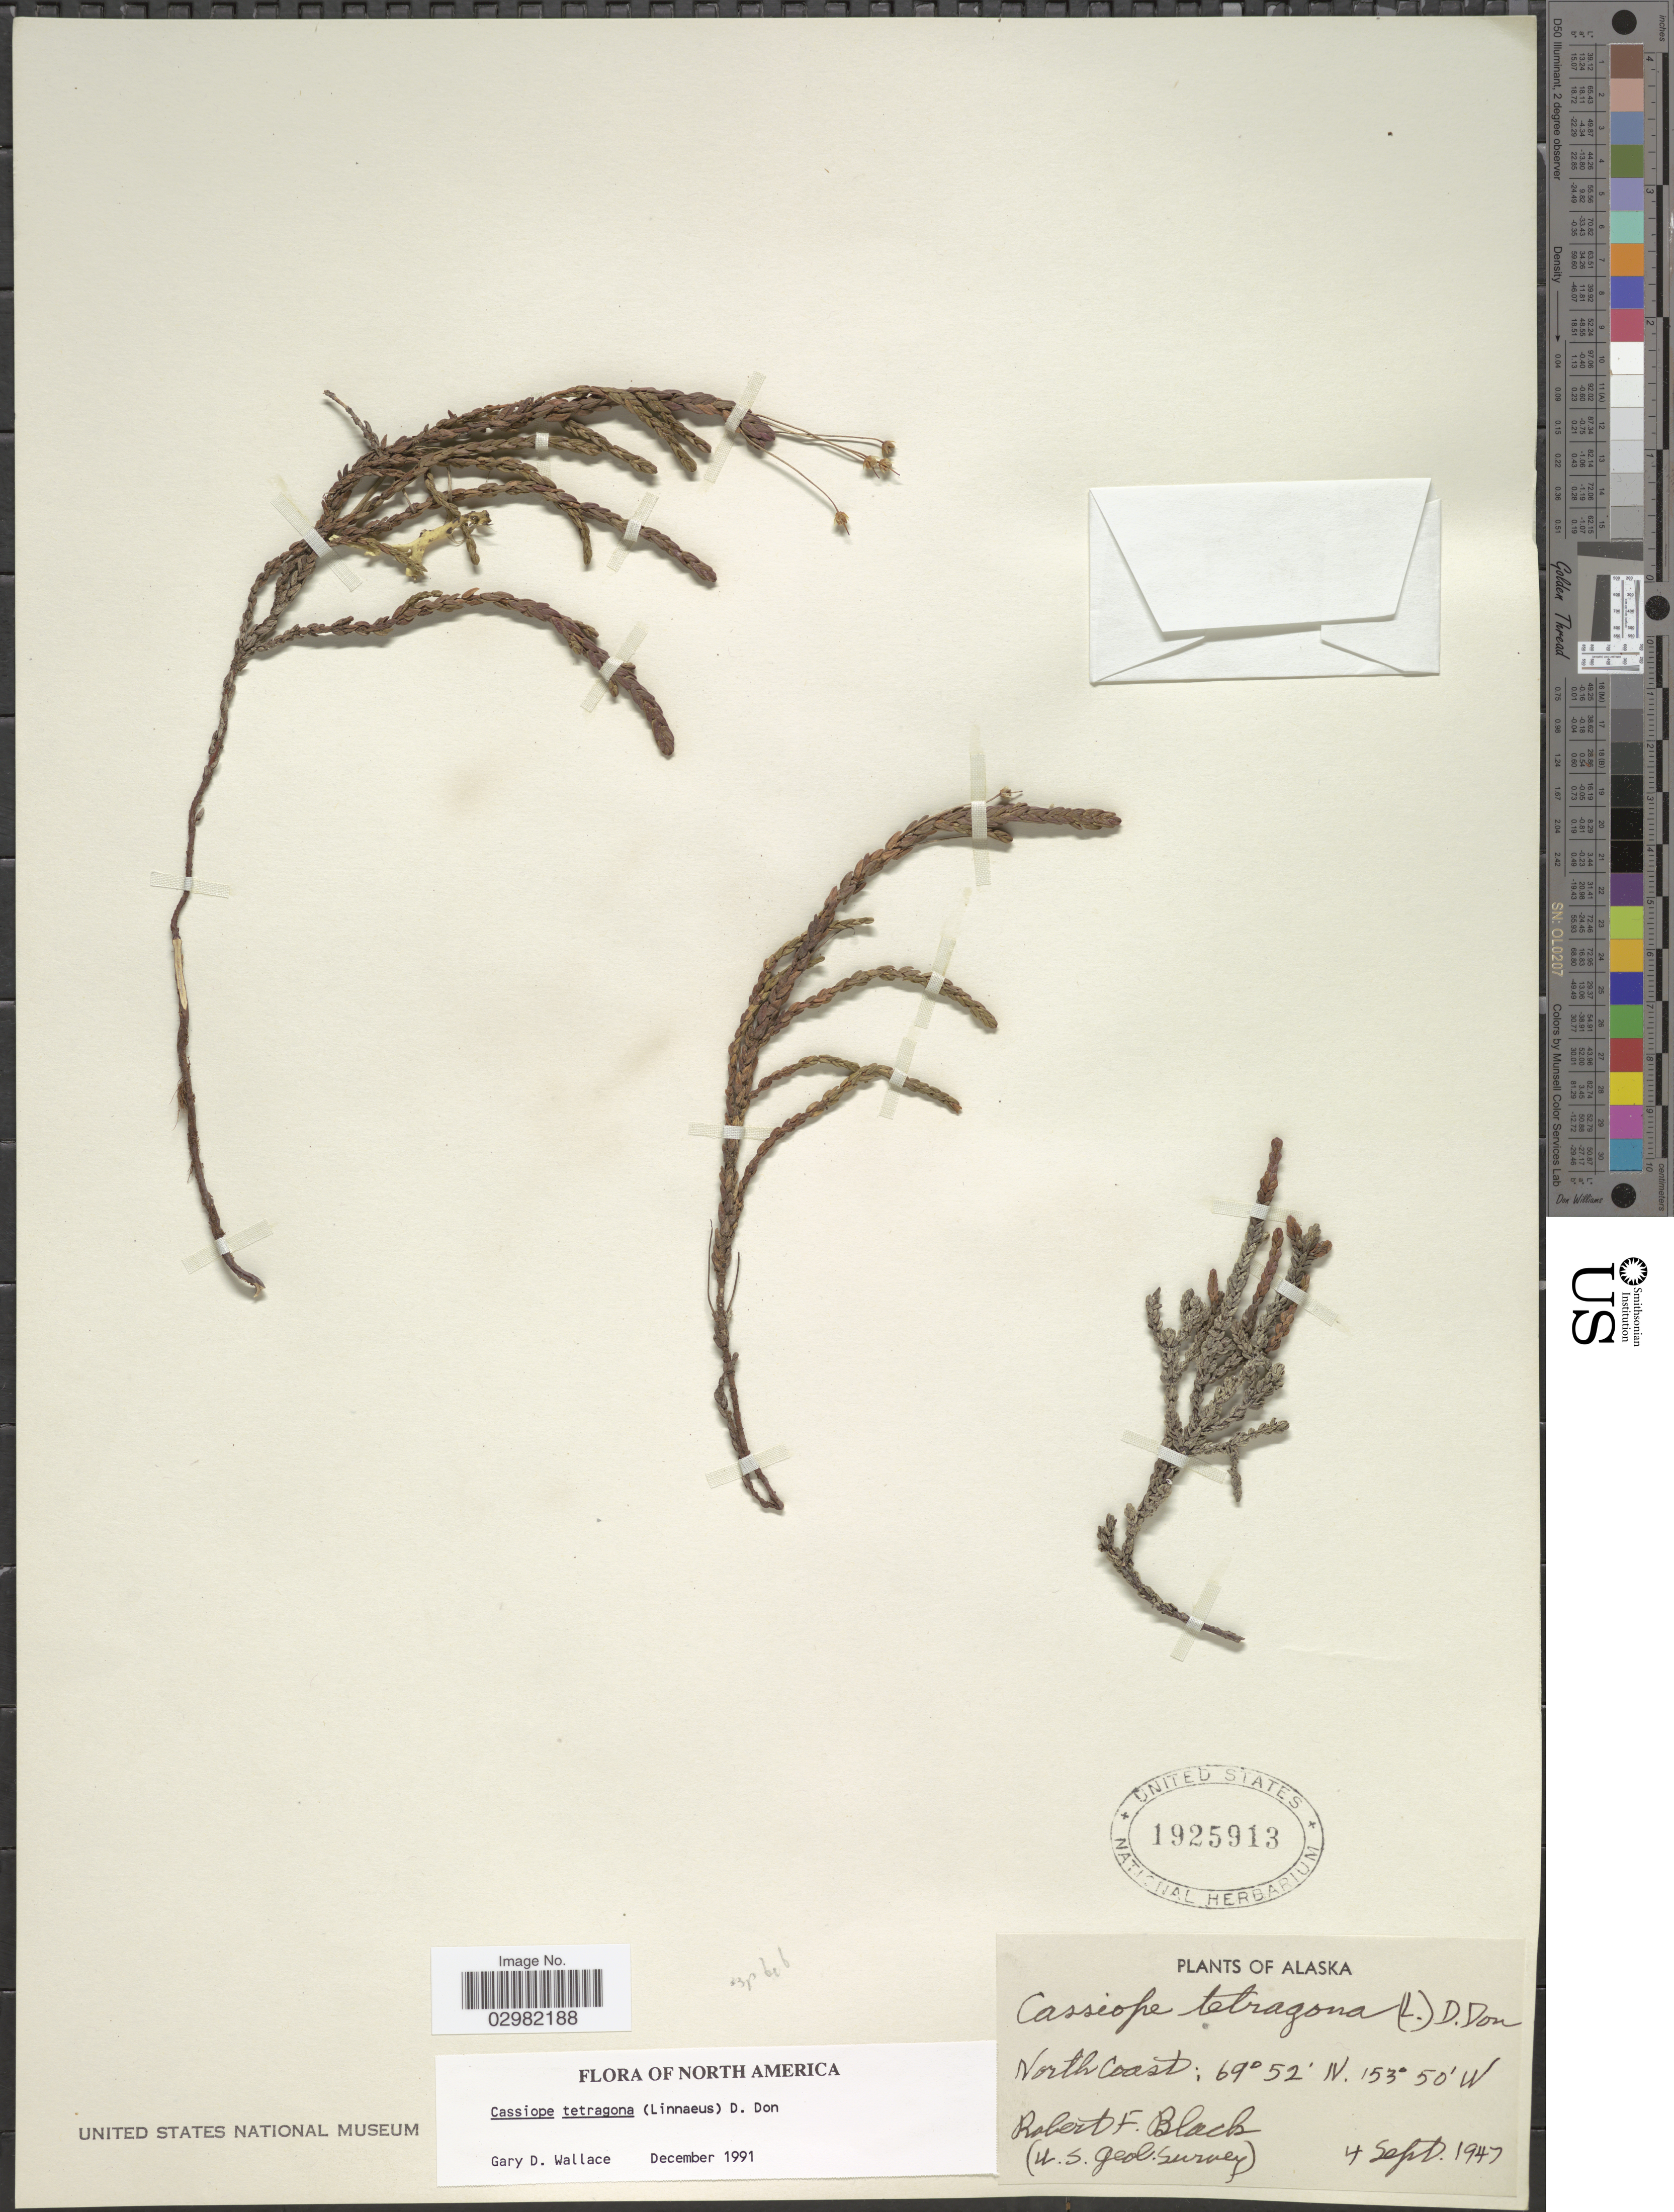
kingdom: Plantae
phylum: Tracheophyta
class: Magnoliopsida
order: Ericales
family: Ericaceae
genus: Cassiope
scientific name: Cassiope tetragona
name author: (L.) D. Don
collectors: R. F. Black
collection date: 1947-09-04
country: United States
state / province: Alaska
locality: North Coast.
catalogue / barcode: US 1925913